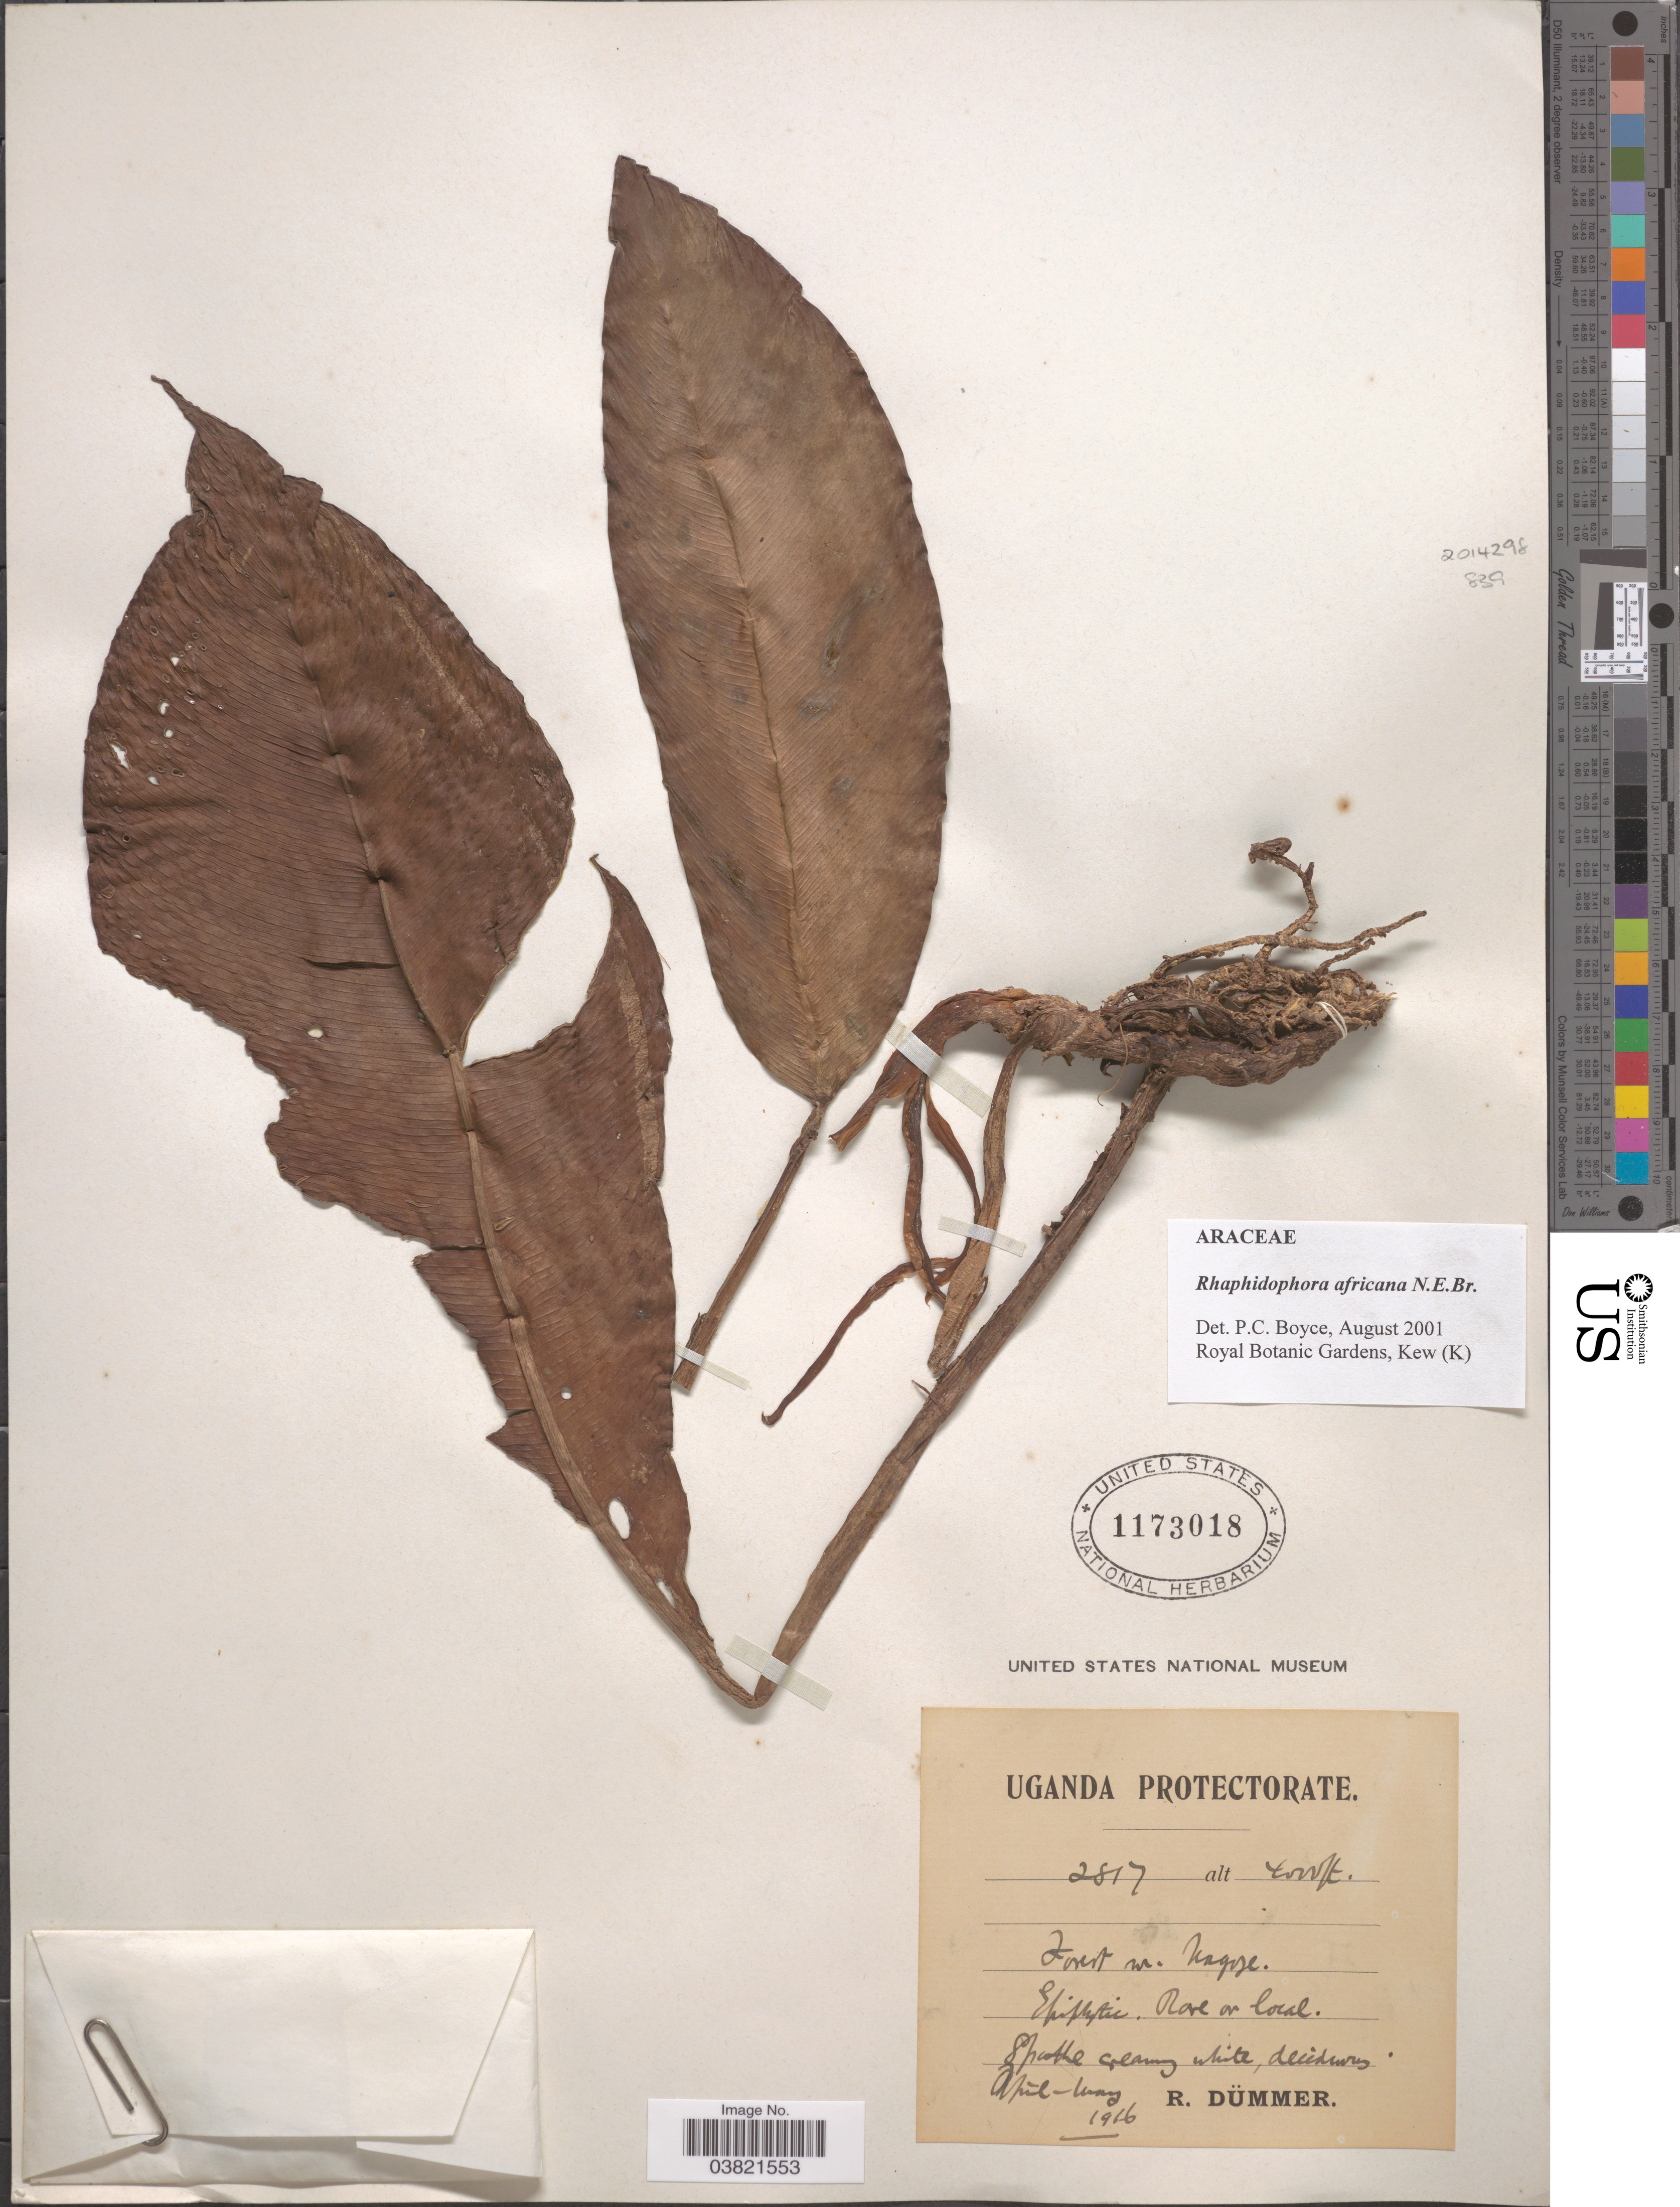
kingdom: Plantae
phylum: Tracheophyta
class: Liliopsida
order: Alismatales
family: Araceae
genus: Rhaphidophora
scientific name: Rhaphidophora africana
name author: N.E. Br.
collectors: R. A. Dümmer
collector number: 2817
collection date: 1916-04/1916-05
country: Uganda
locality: Forest nr Nagoze. Epiphytic.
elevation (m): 1219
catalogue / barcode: US 1173018